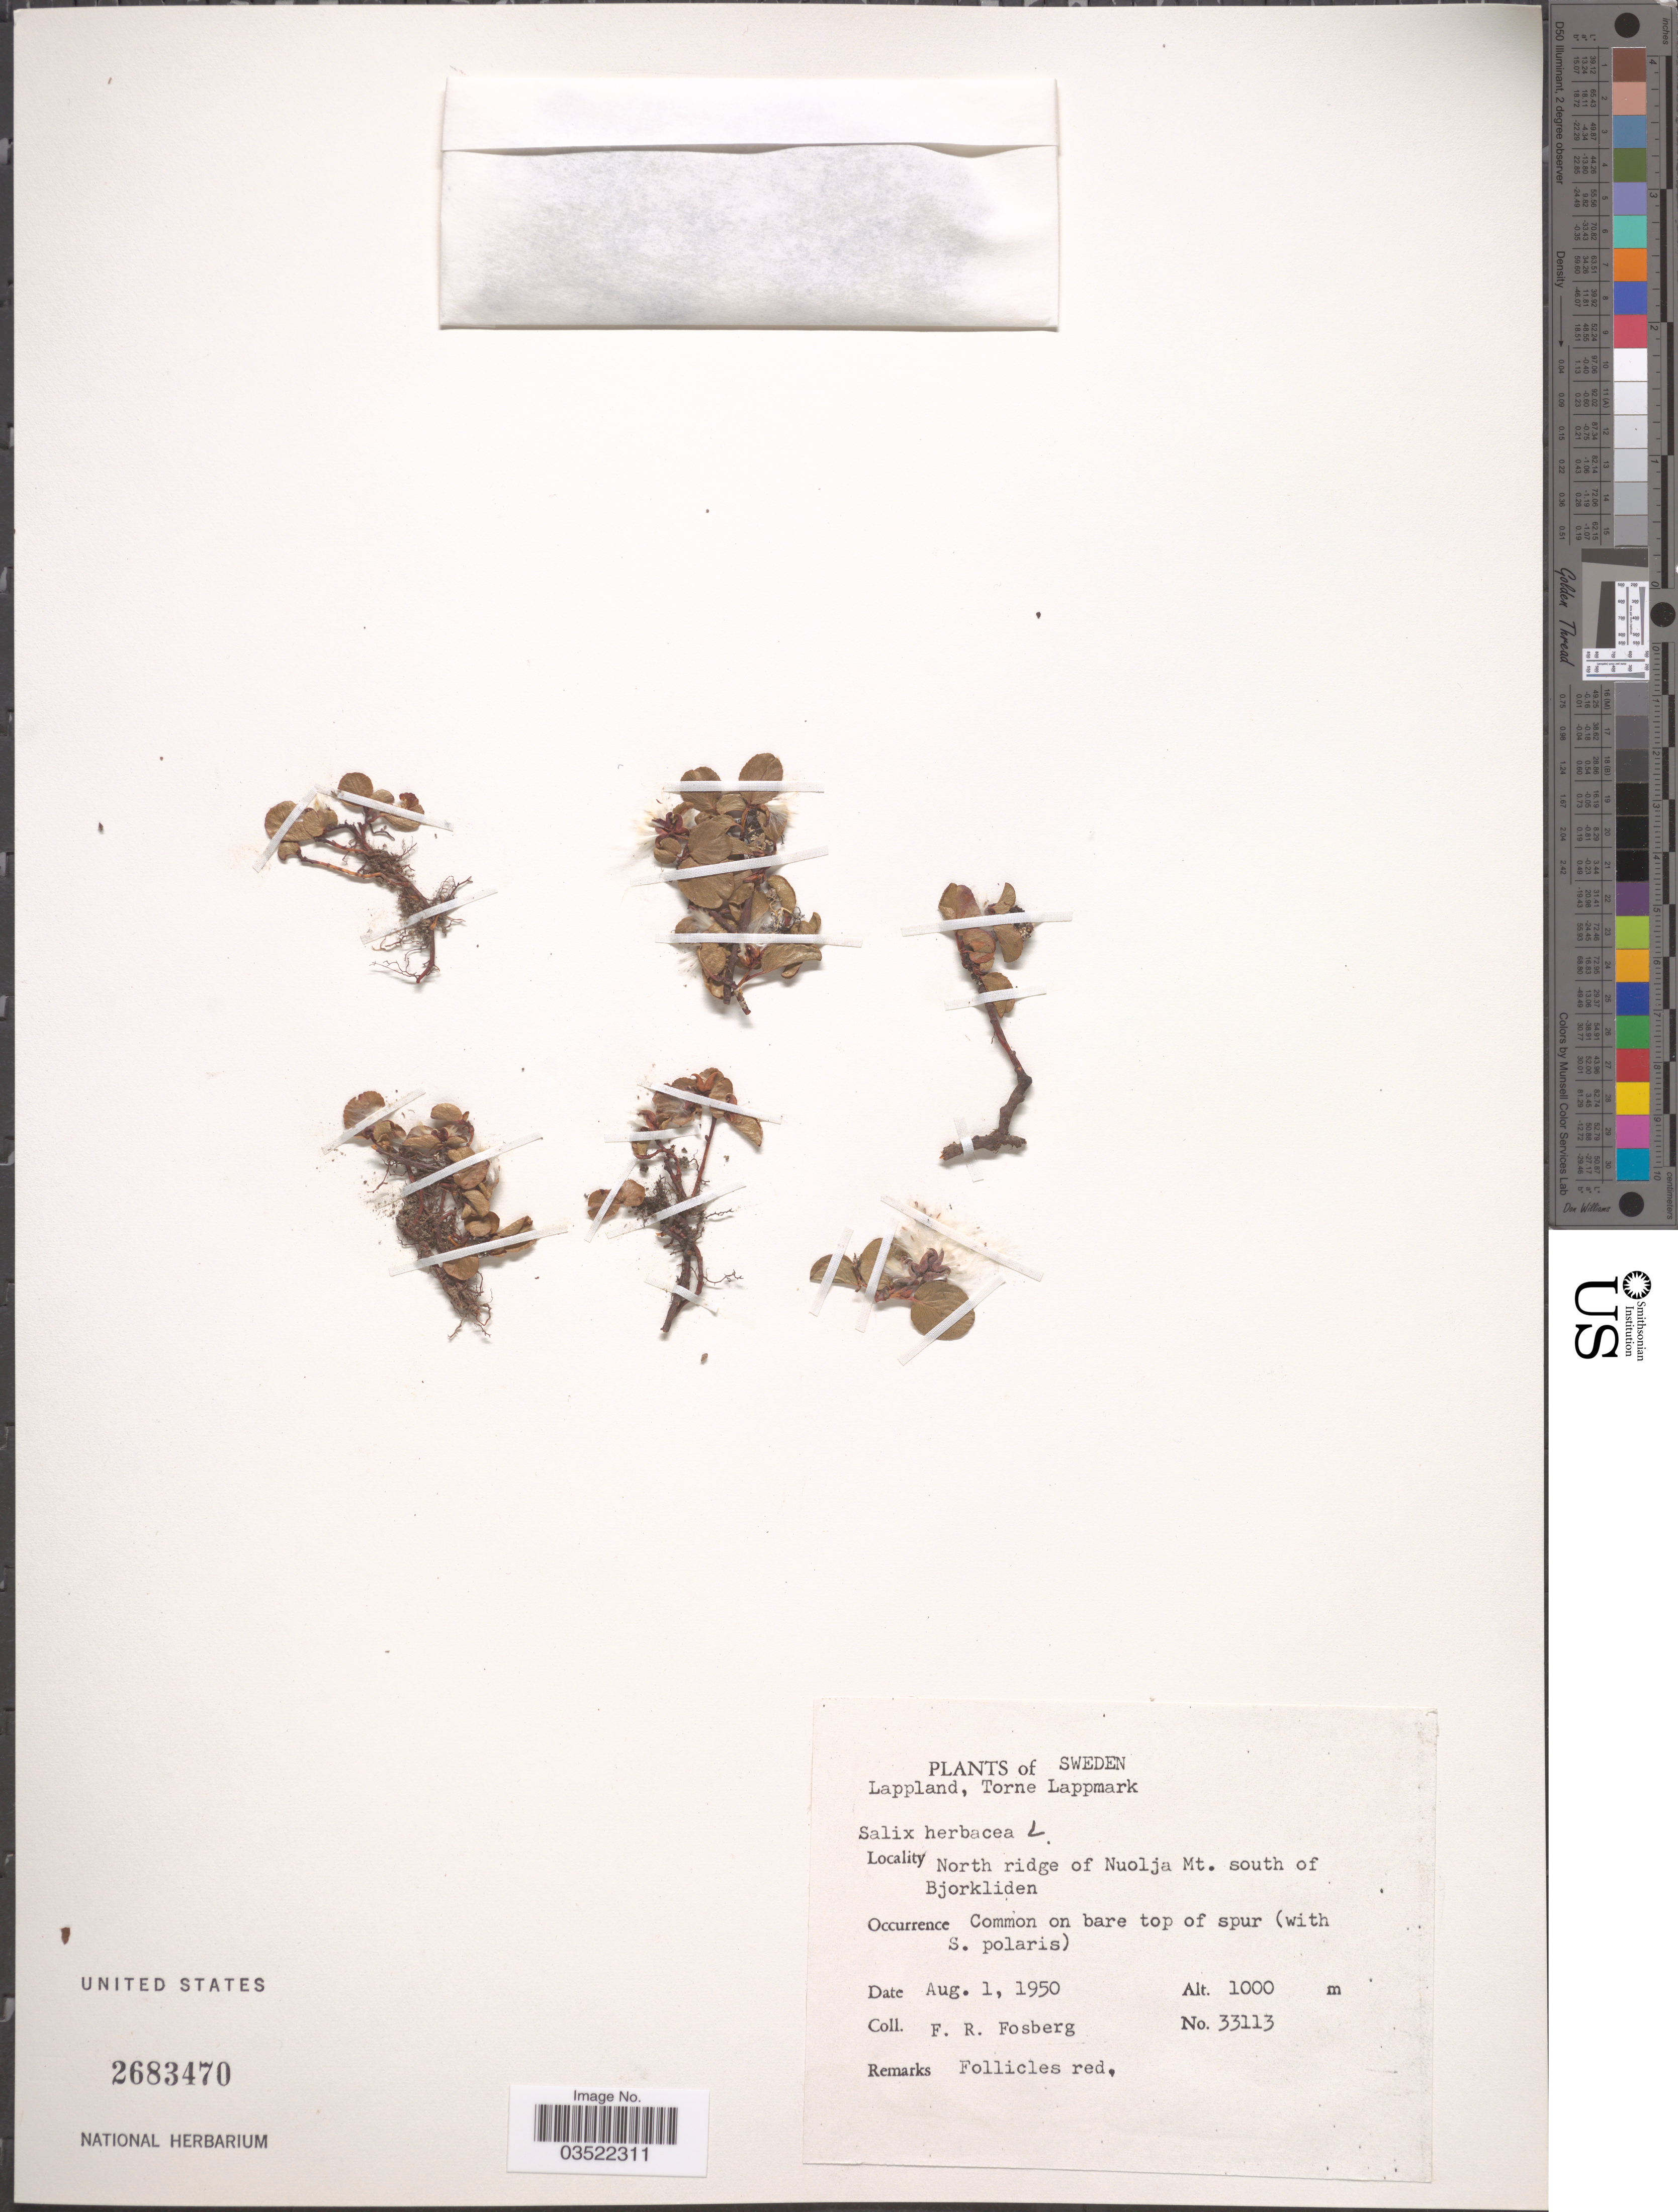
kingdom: Plantae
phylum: Tracheophyta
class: Magnoliopsida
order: Malpighiales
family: Salicaceae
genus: Salix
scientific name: Salix herbacea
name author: L.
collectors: F. R. Fosberg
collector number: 33113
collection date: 1950-08-01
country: Sweden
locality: Lappland, Torne Lappmark. North ridge of Nuolja Mt. south of Bjorkliden. Common on bare top of spur.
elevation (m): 1000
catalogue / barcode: US 2683470